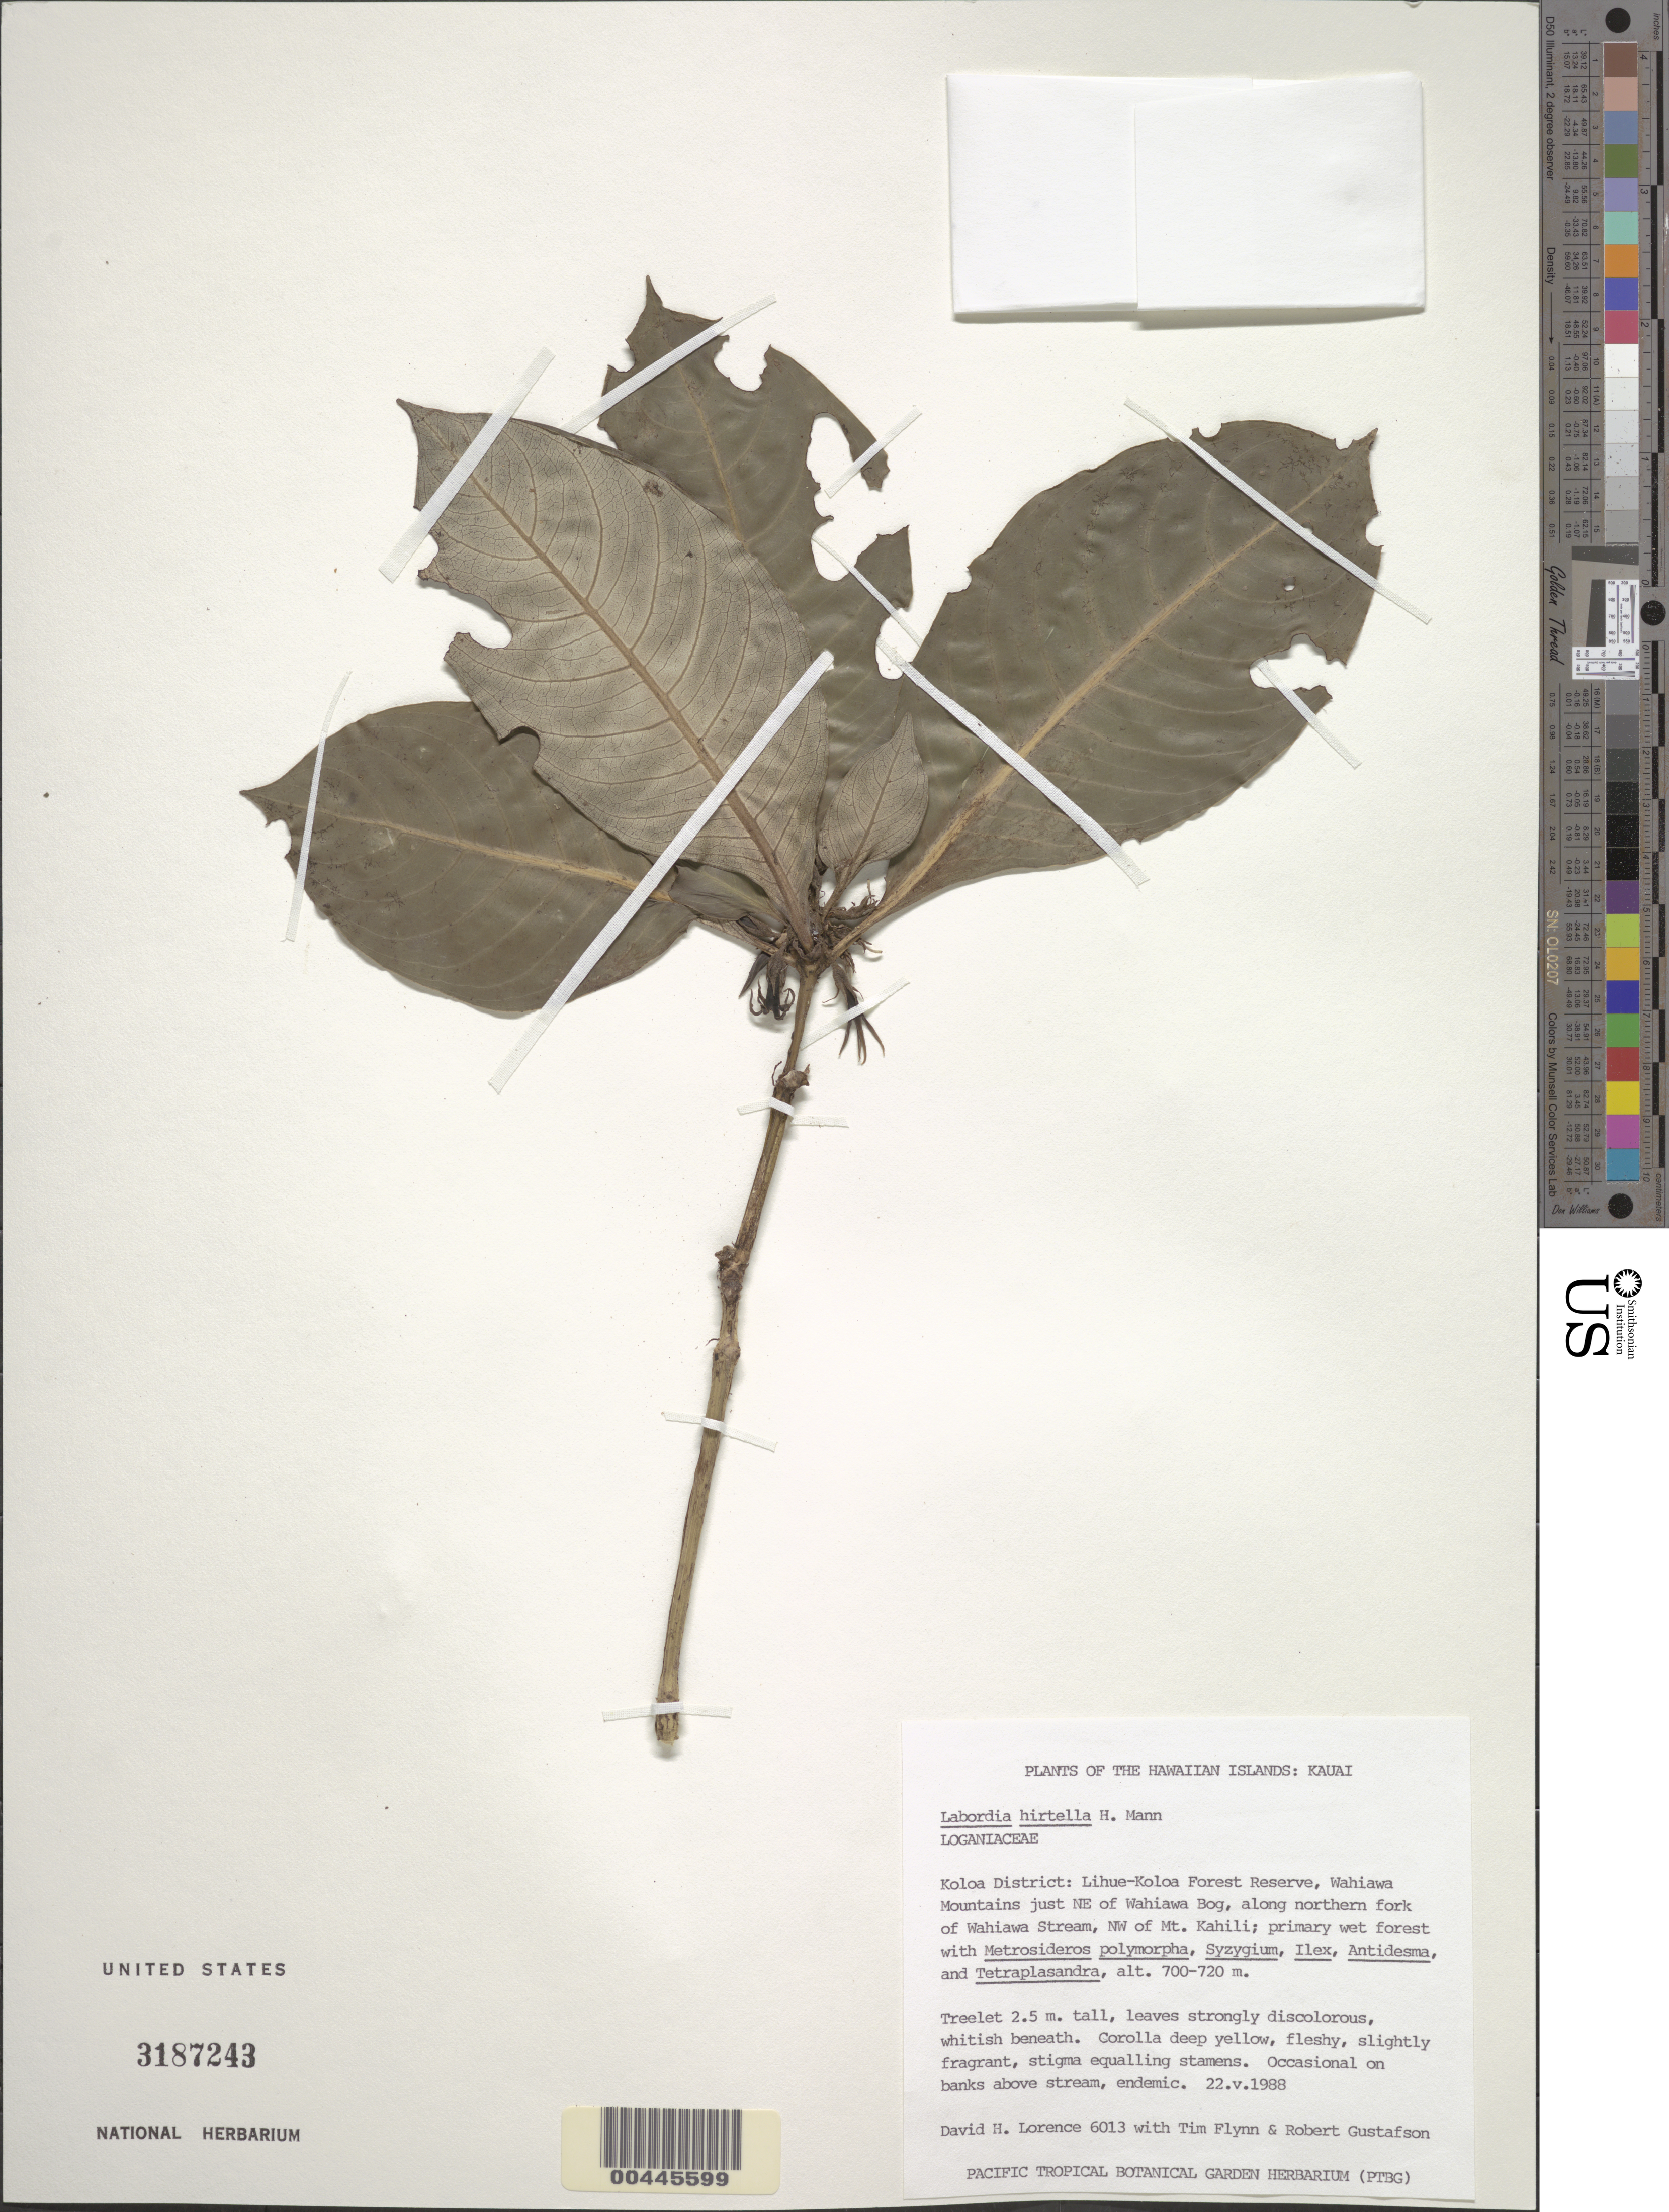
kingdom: Plantae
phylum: Tracheophyta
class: Magnoliopsida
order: Gentianales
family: Loganiaceae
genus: Geniostoma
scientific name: Geniostoma hirtellum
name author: (H. Mann) Byng & Christenh.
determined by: Wagner, W. L., (BOT), Smithsonian Institution - National Museum of Natural History (UNITED STATES)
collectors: D. Lorence, T. W. Flynn & R. Gustafson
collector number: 6013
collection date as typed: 22 May 1988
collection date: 1988-05-22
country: United States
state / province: Hawaii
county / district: Kauai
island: Kaua'i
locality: Koloa Dist., Lihue-Koloa Forest Reserve, Wahiawa Mts. just NE of Wahiawa Bog, along N fork of Wahiawa Stream NW of Mt. Kahili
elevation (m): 700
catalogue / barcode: US 3187243